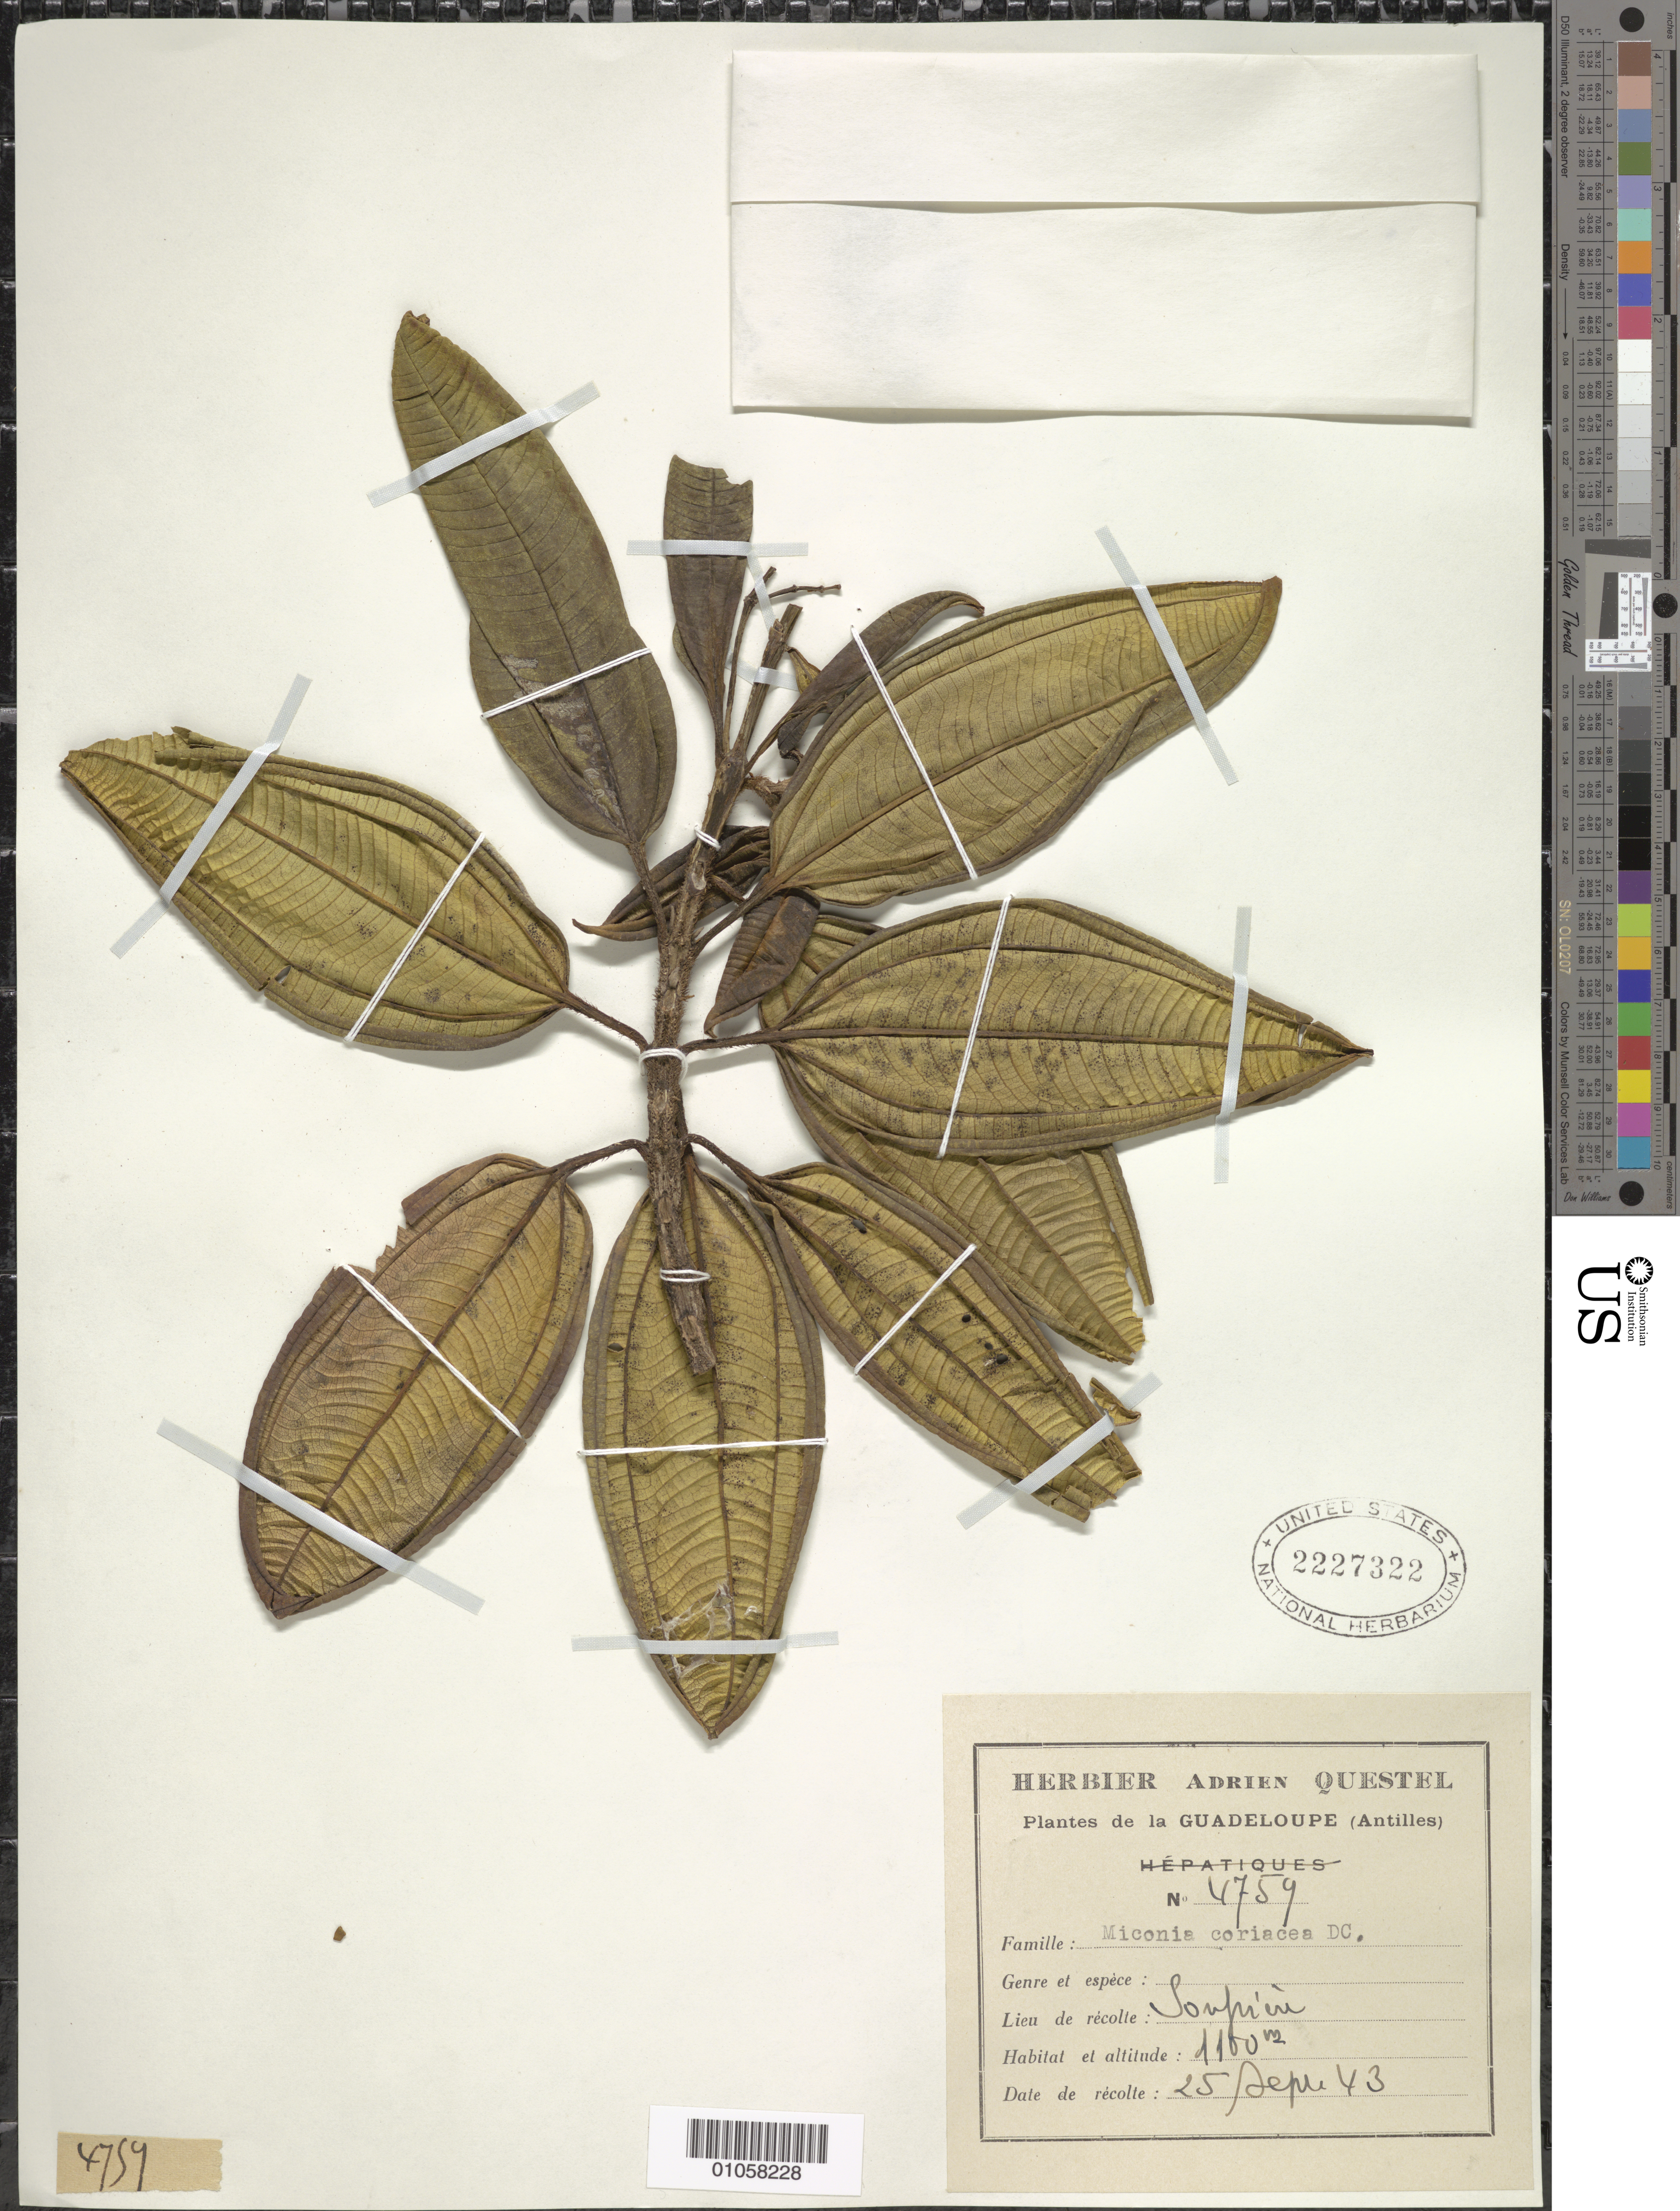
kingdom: Plantae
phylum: Tracheophyta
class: Magnoliopsida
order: Myrtales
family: Melastomataceae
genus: Miconia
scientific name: Miconia coriacea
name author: (Sw.) DC.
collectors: A. Questel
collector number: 4759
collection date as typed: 25 Sep 1943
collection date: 1943-09-25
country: Guadeloupe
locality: Soufrière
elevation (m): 1100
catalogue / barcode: US 2227322